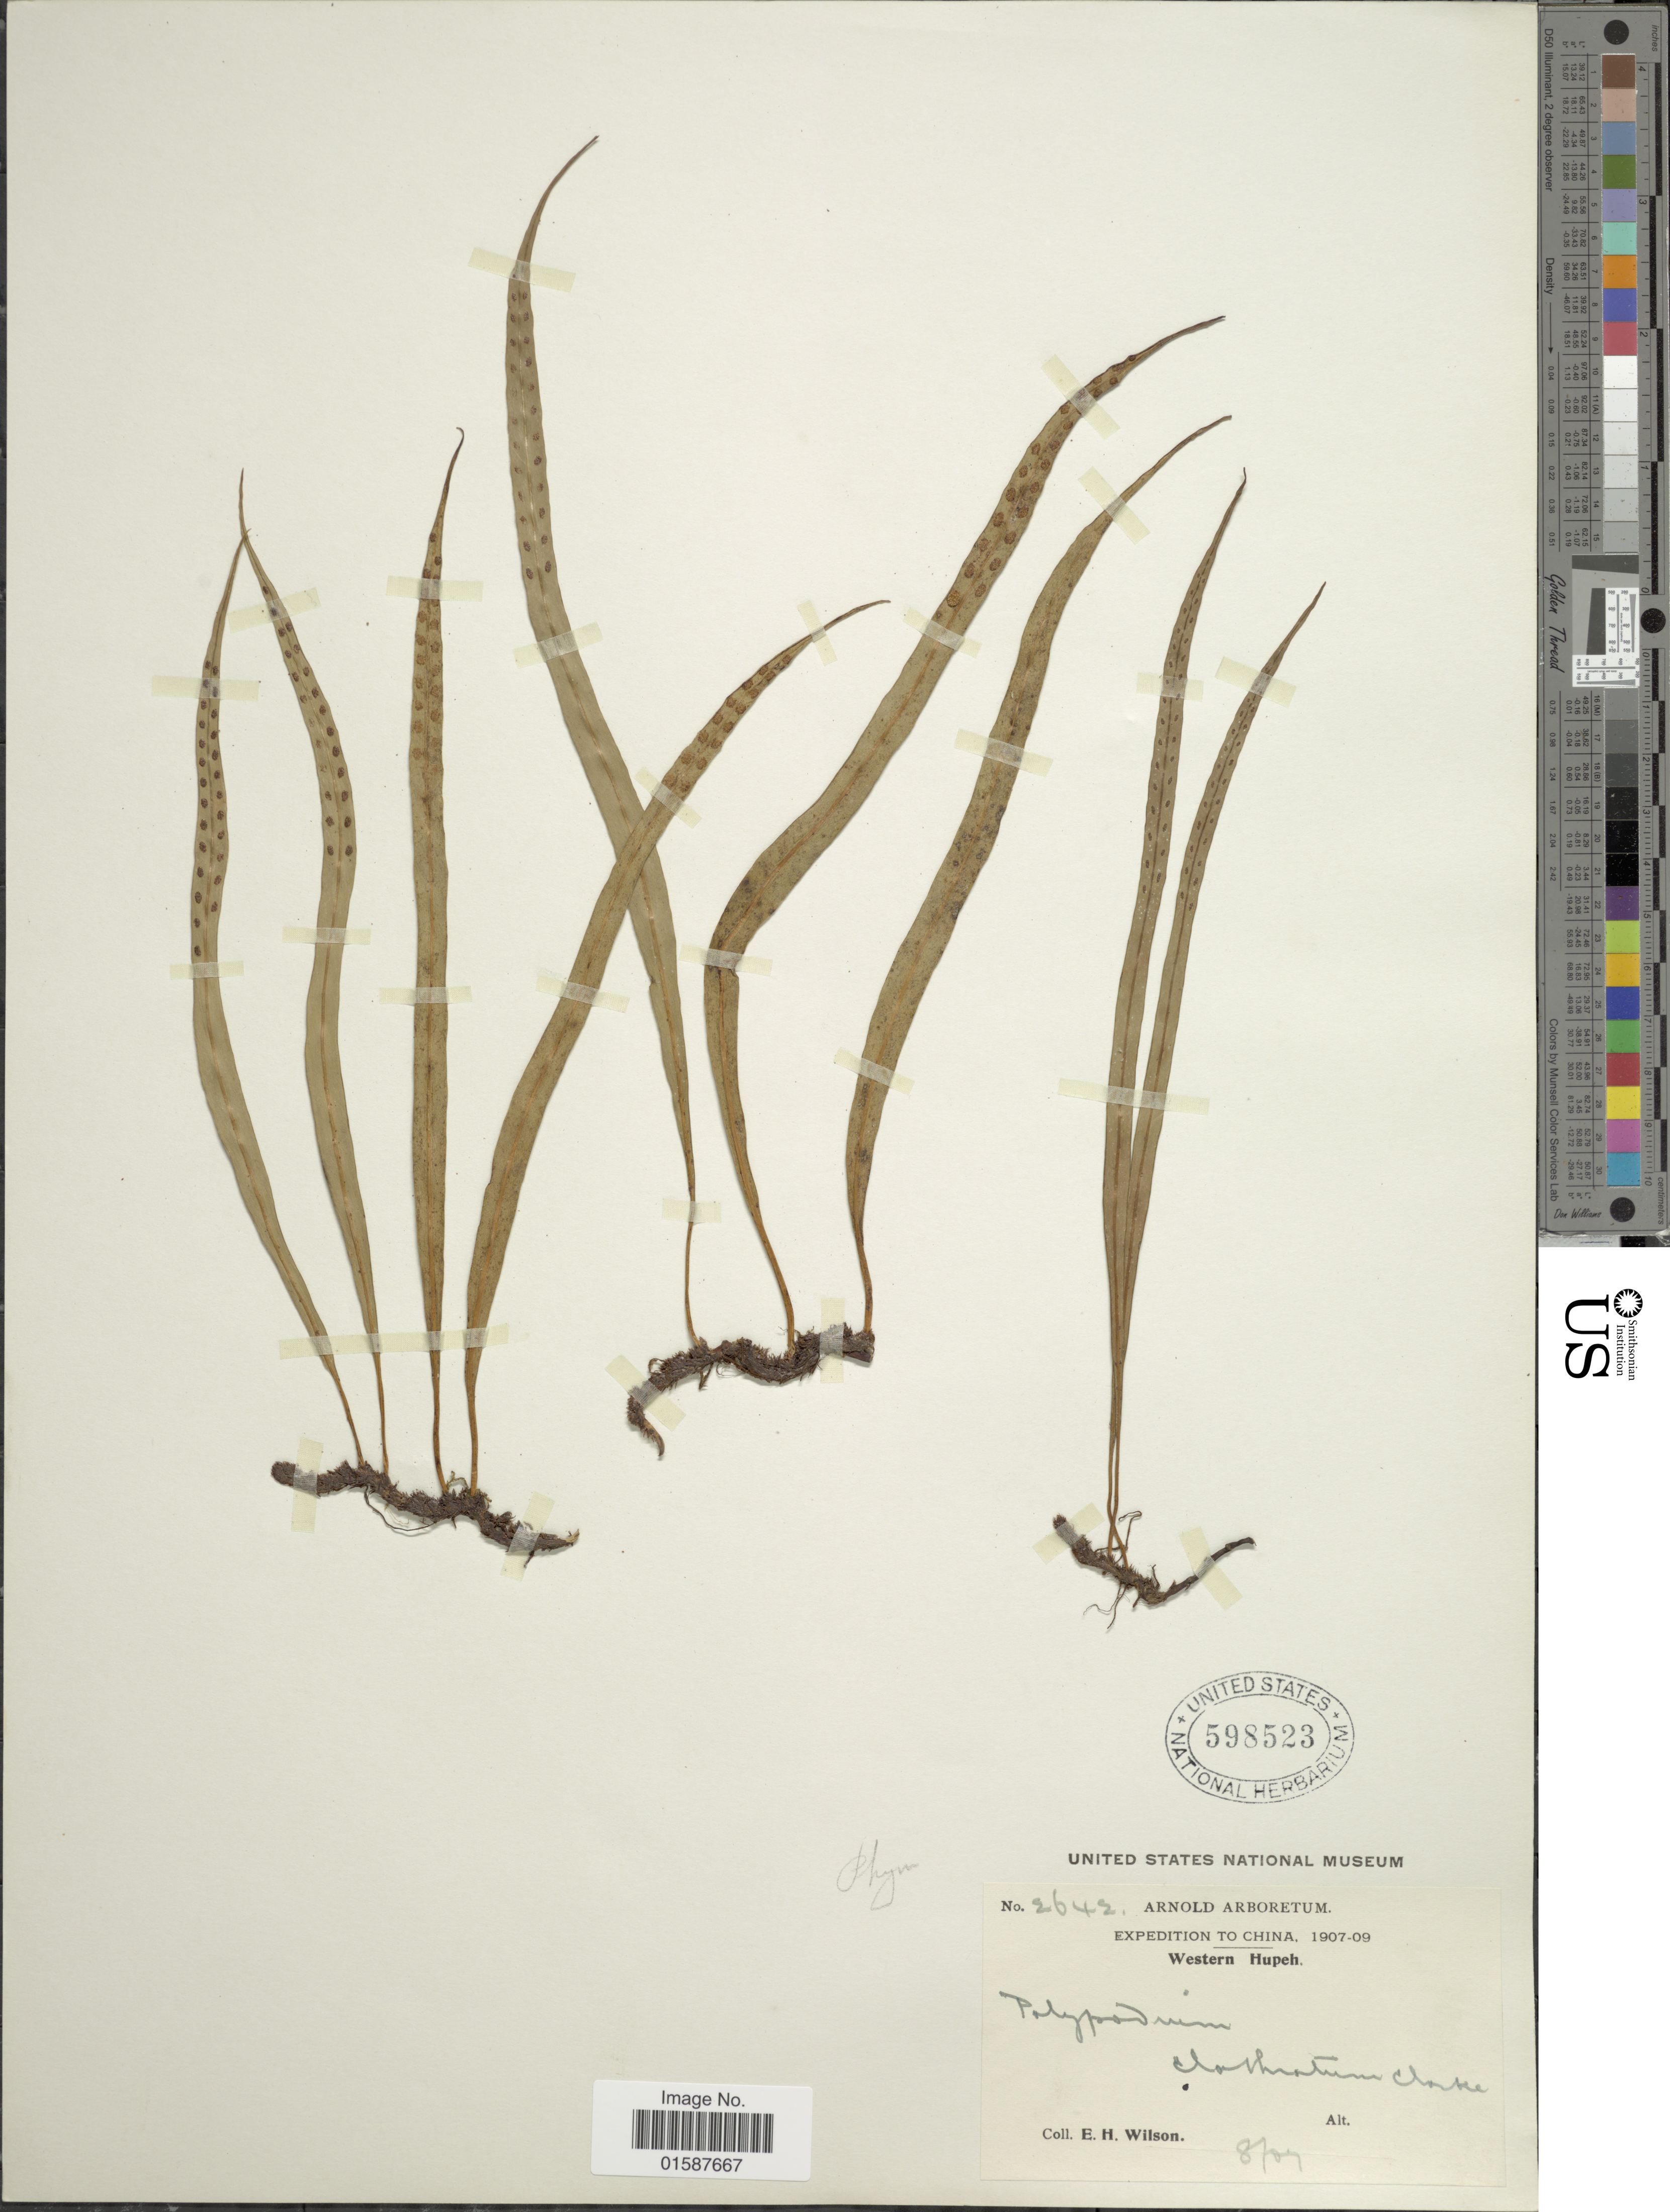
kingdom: Plantae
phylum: Tracheophyta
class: Polypodiopsida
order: Polypodiales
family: Polypodiaceae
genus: Lepisorus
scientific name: Lepisorus clathratus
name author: (C.B. Clarke) Ching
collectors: E. Wilson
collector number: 2642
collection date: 1907-08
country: China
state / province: Hubei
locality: Western Hupeh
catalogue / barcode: US 598523